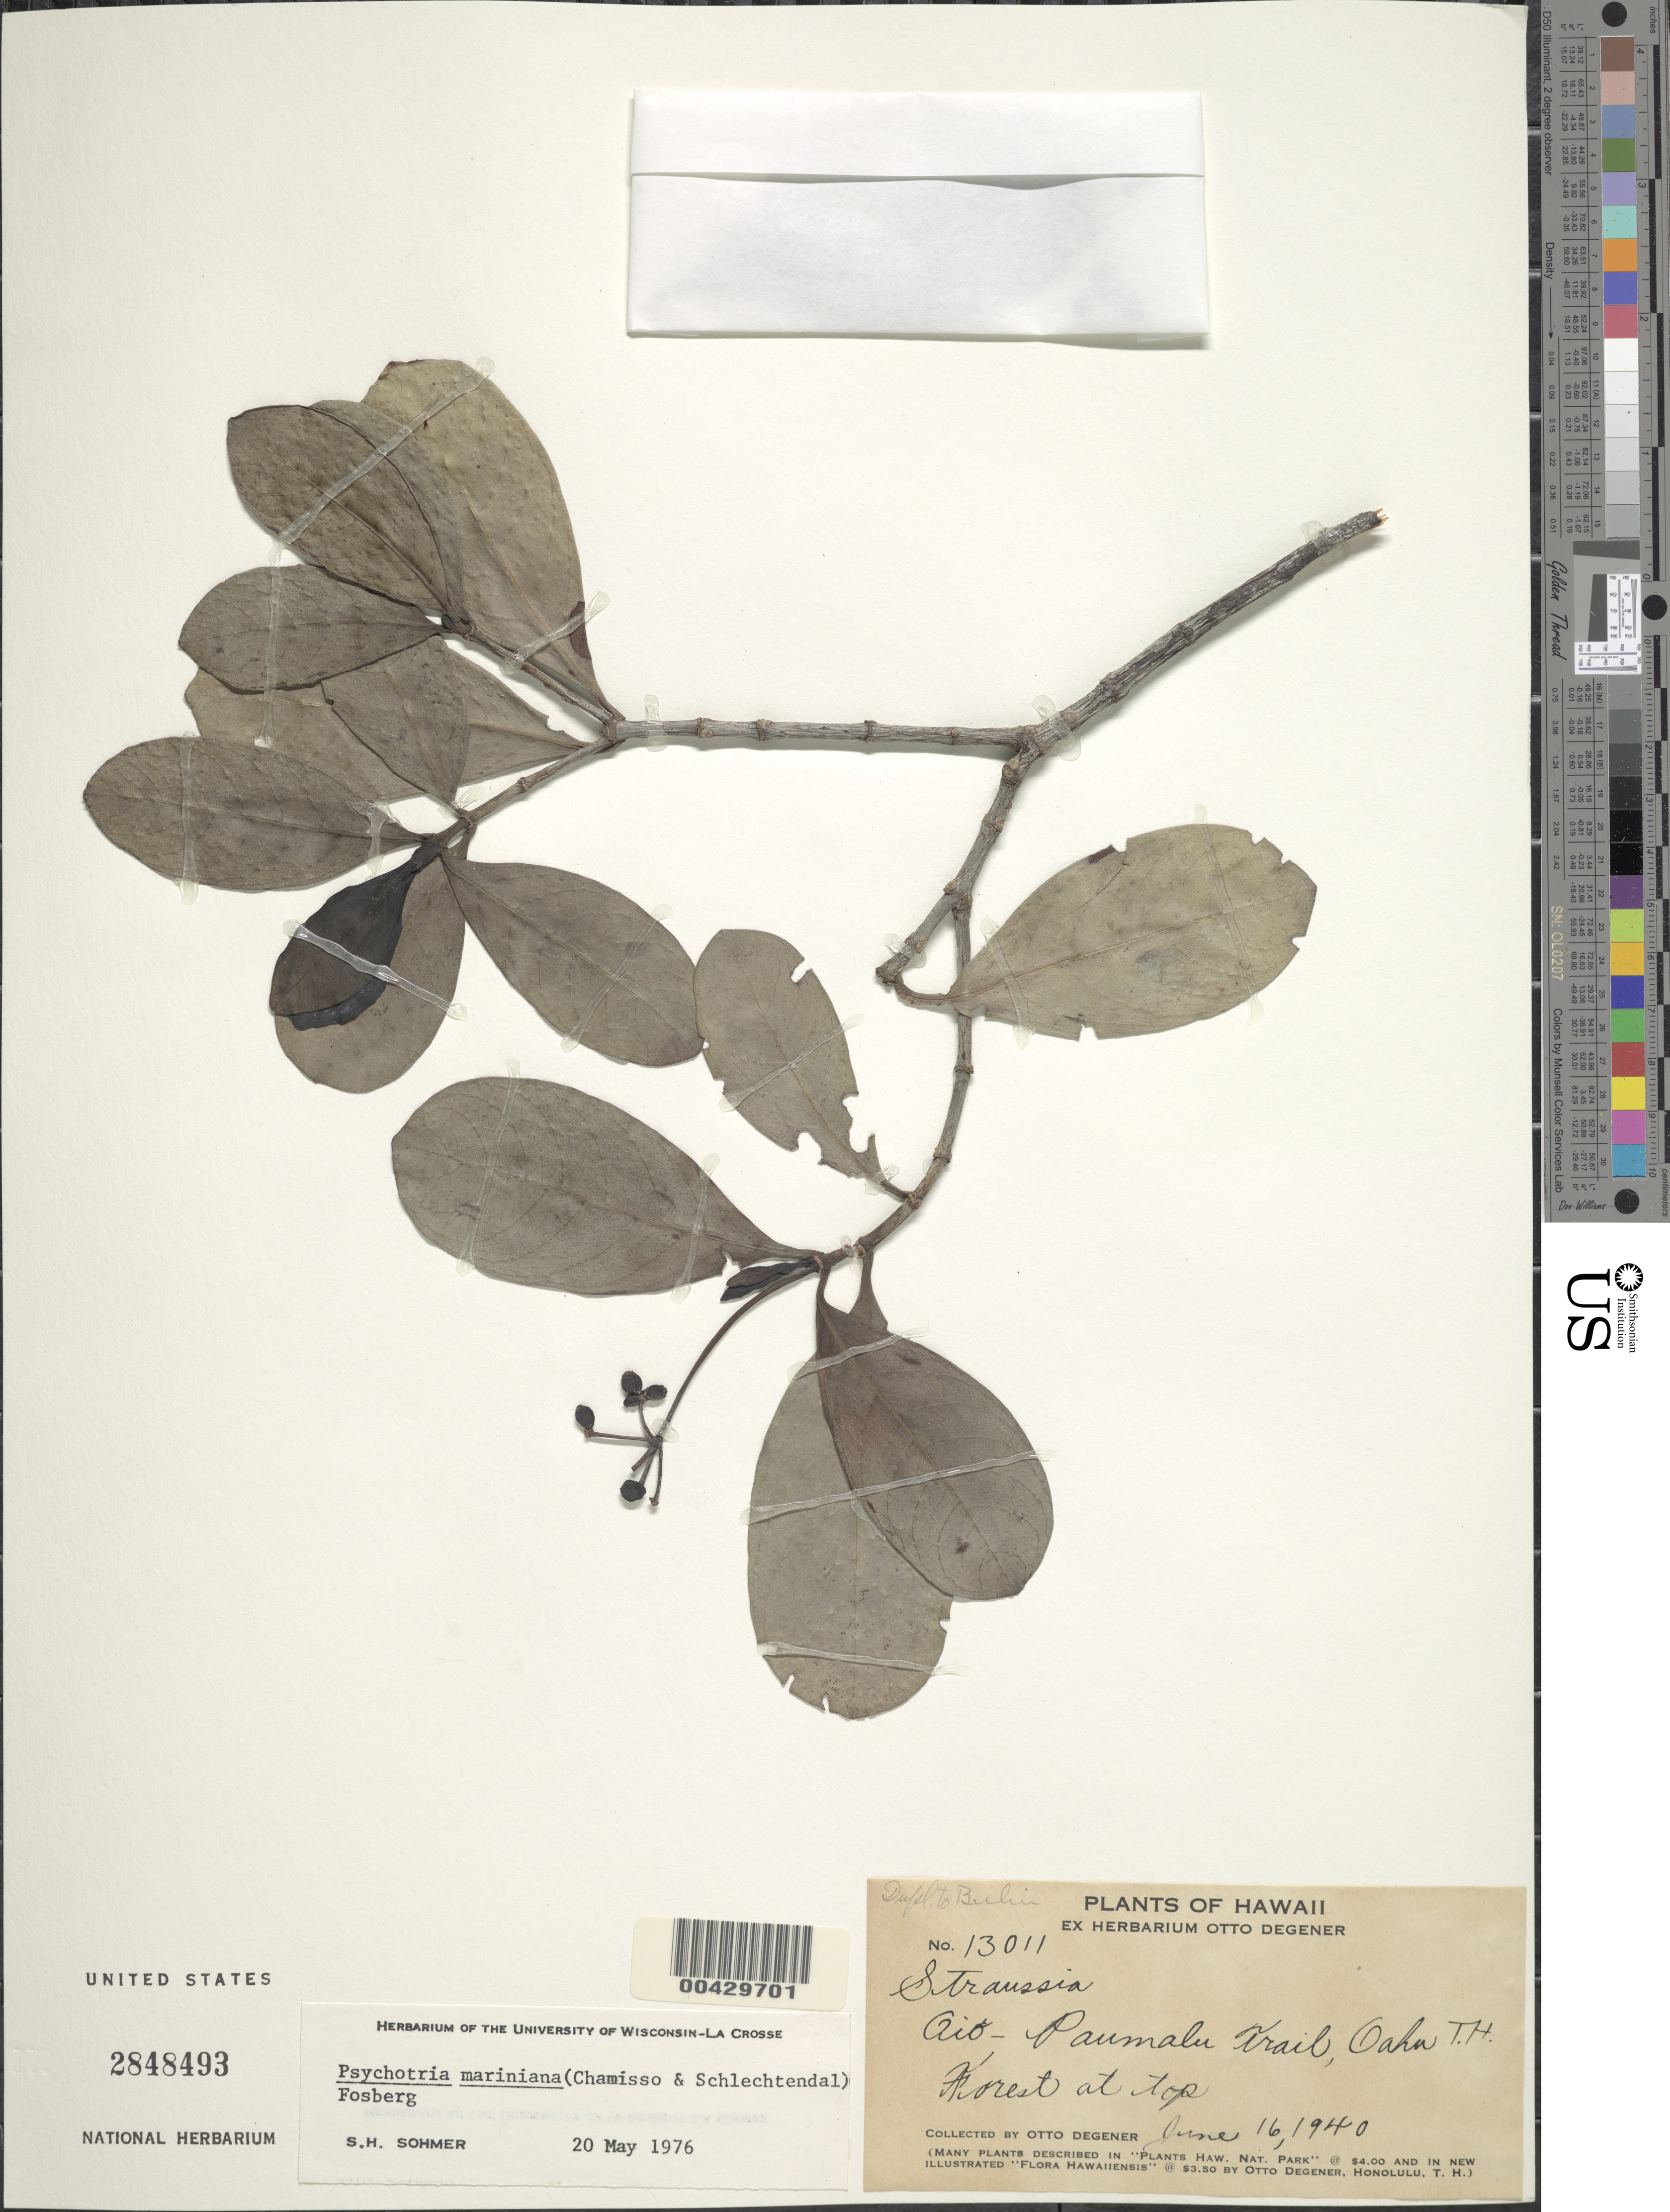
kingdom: Plantae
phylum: Tracheophyta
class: Magnoliopsida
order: Gentianales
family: Rubiaceae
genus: Psychotria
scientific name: Psychotria mariniana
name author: (Cham. & Schltdl.) Fosberg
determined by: Sohmer, S. H.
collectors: O. Degener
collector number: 13011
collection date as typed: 16 Jun 1940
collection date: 1940-06-16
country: United States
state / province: Hawaii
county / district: Honolulu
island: Oahu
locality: Oio-Paumalu Trail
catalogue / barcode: US 2848493